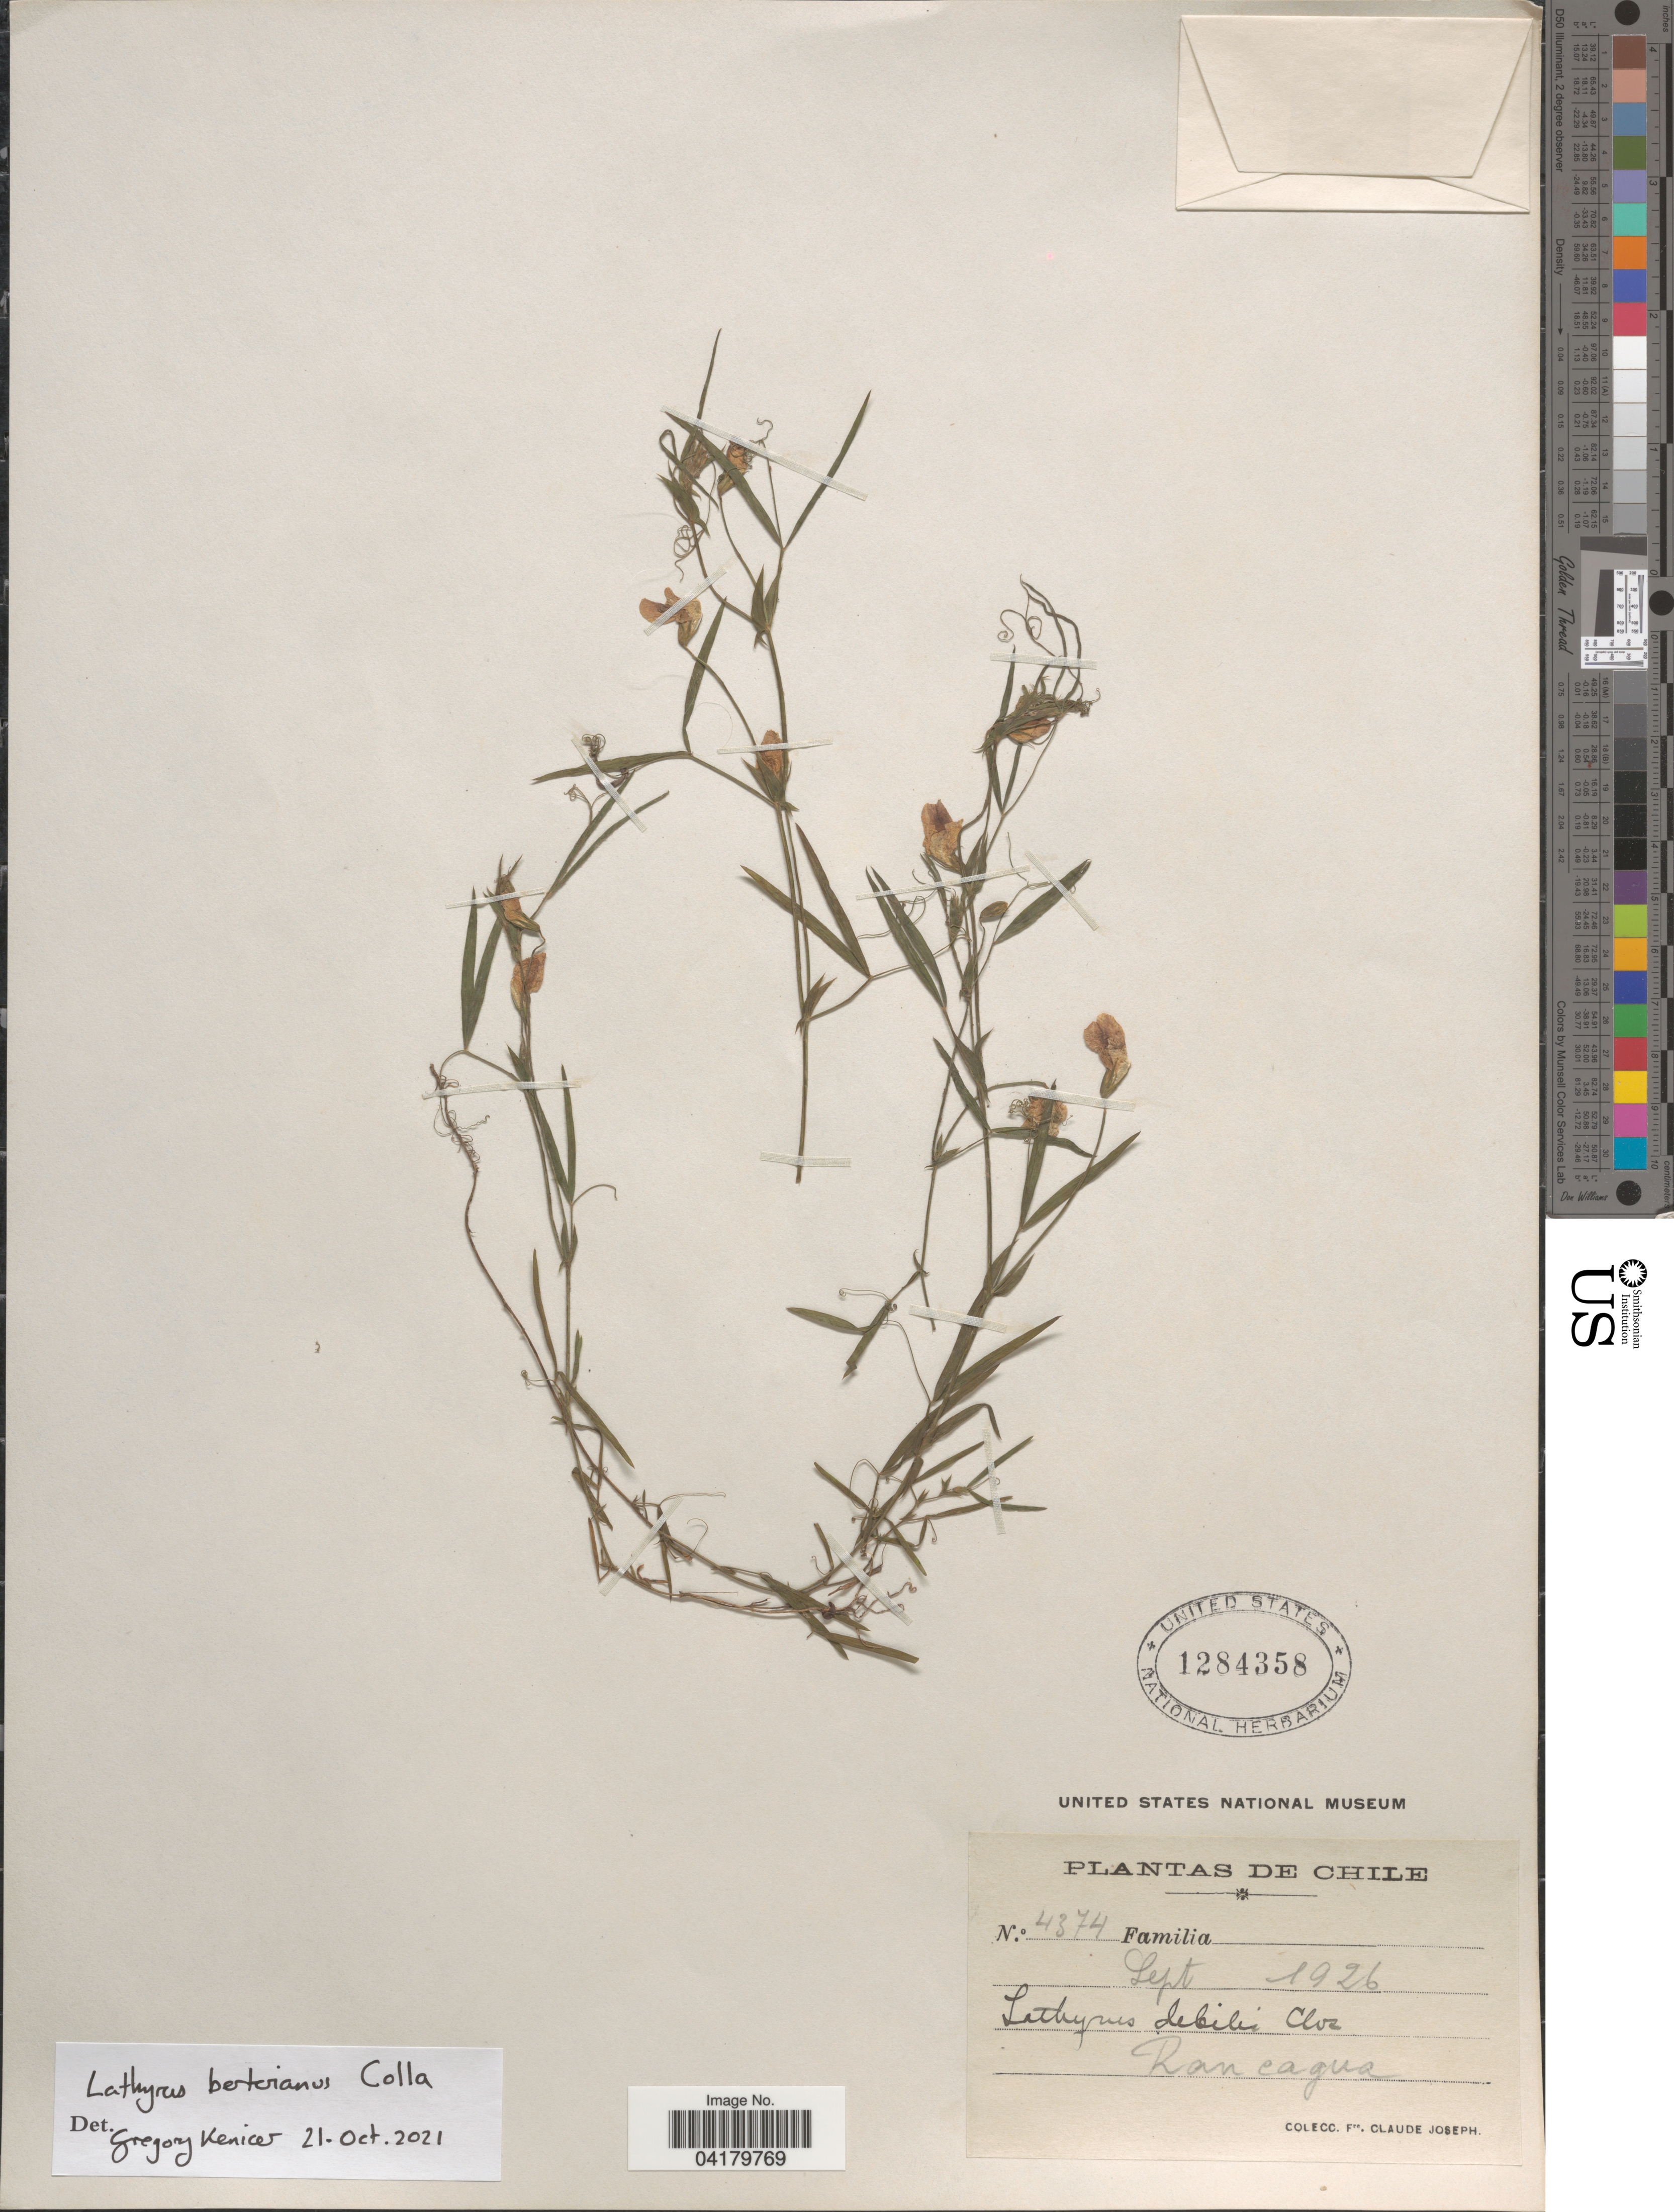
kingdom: Plantae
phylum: Tracheophyta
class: Magnoliopsida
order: Fabales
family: Fabaceae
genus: Lathyrus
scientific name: Lathyrus berterianus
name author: Colla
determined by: Kenicer, Gregory J.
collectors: Frere Claude Joseph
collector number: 4374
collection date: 1926-09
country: Chile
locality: Rancagua.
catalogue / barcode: US 1284358